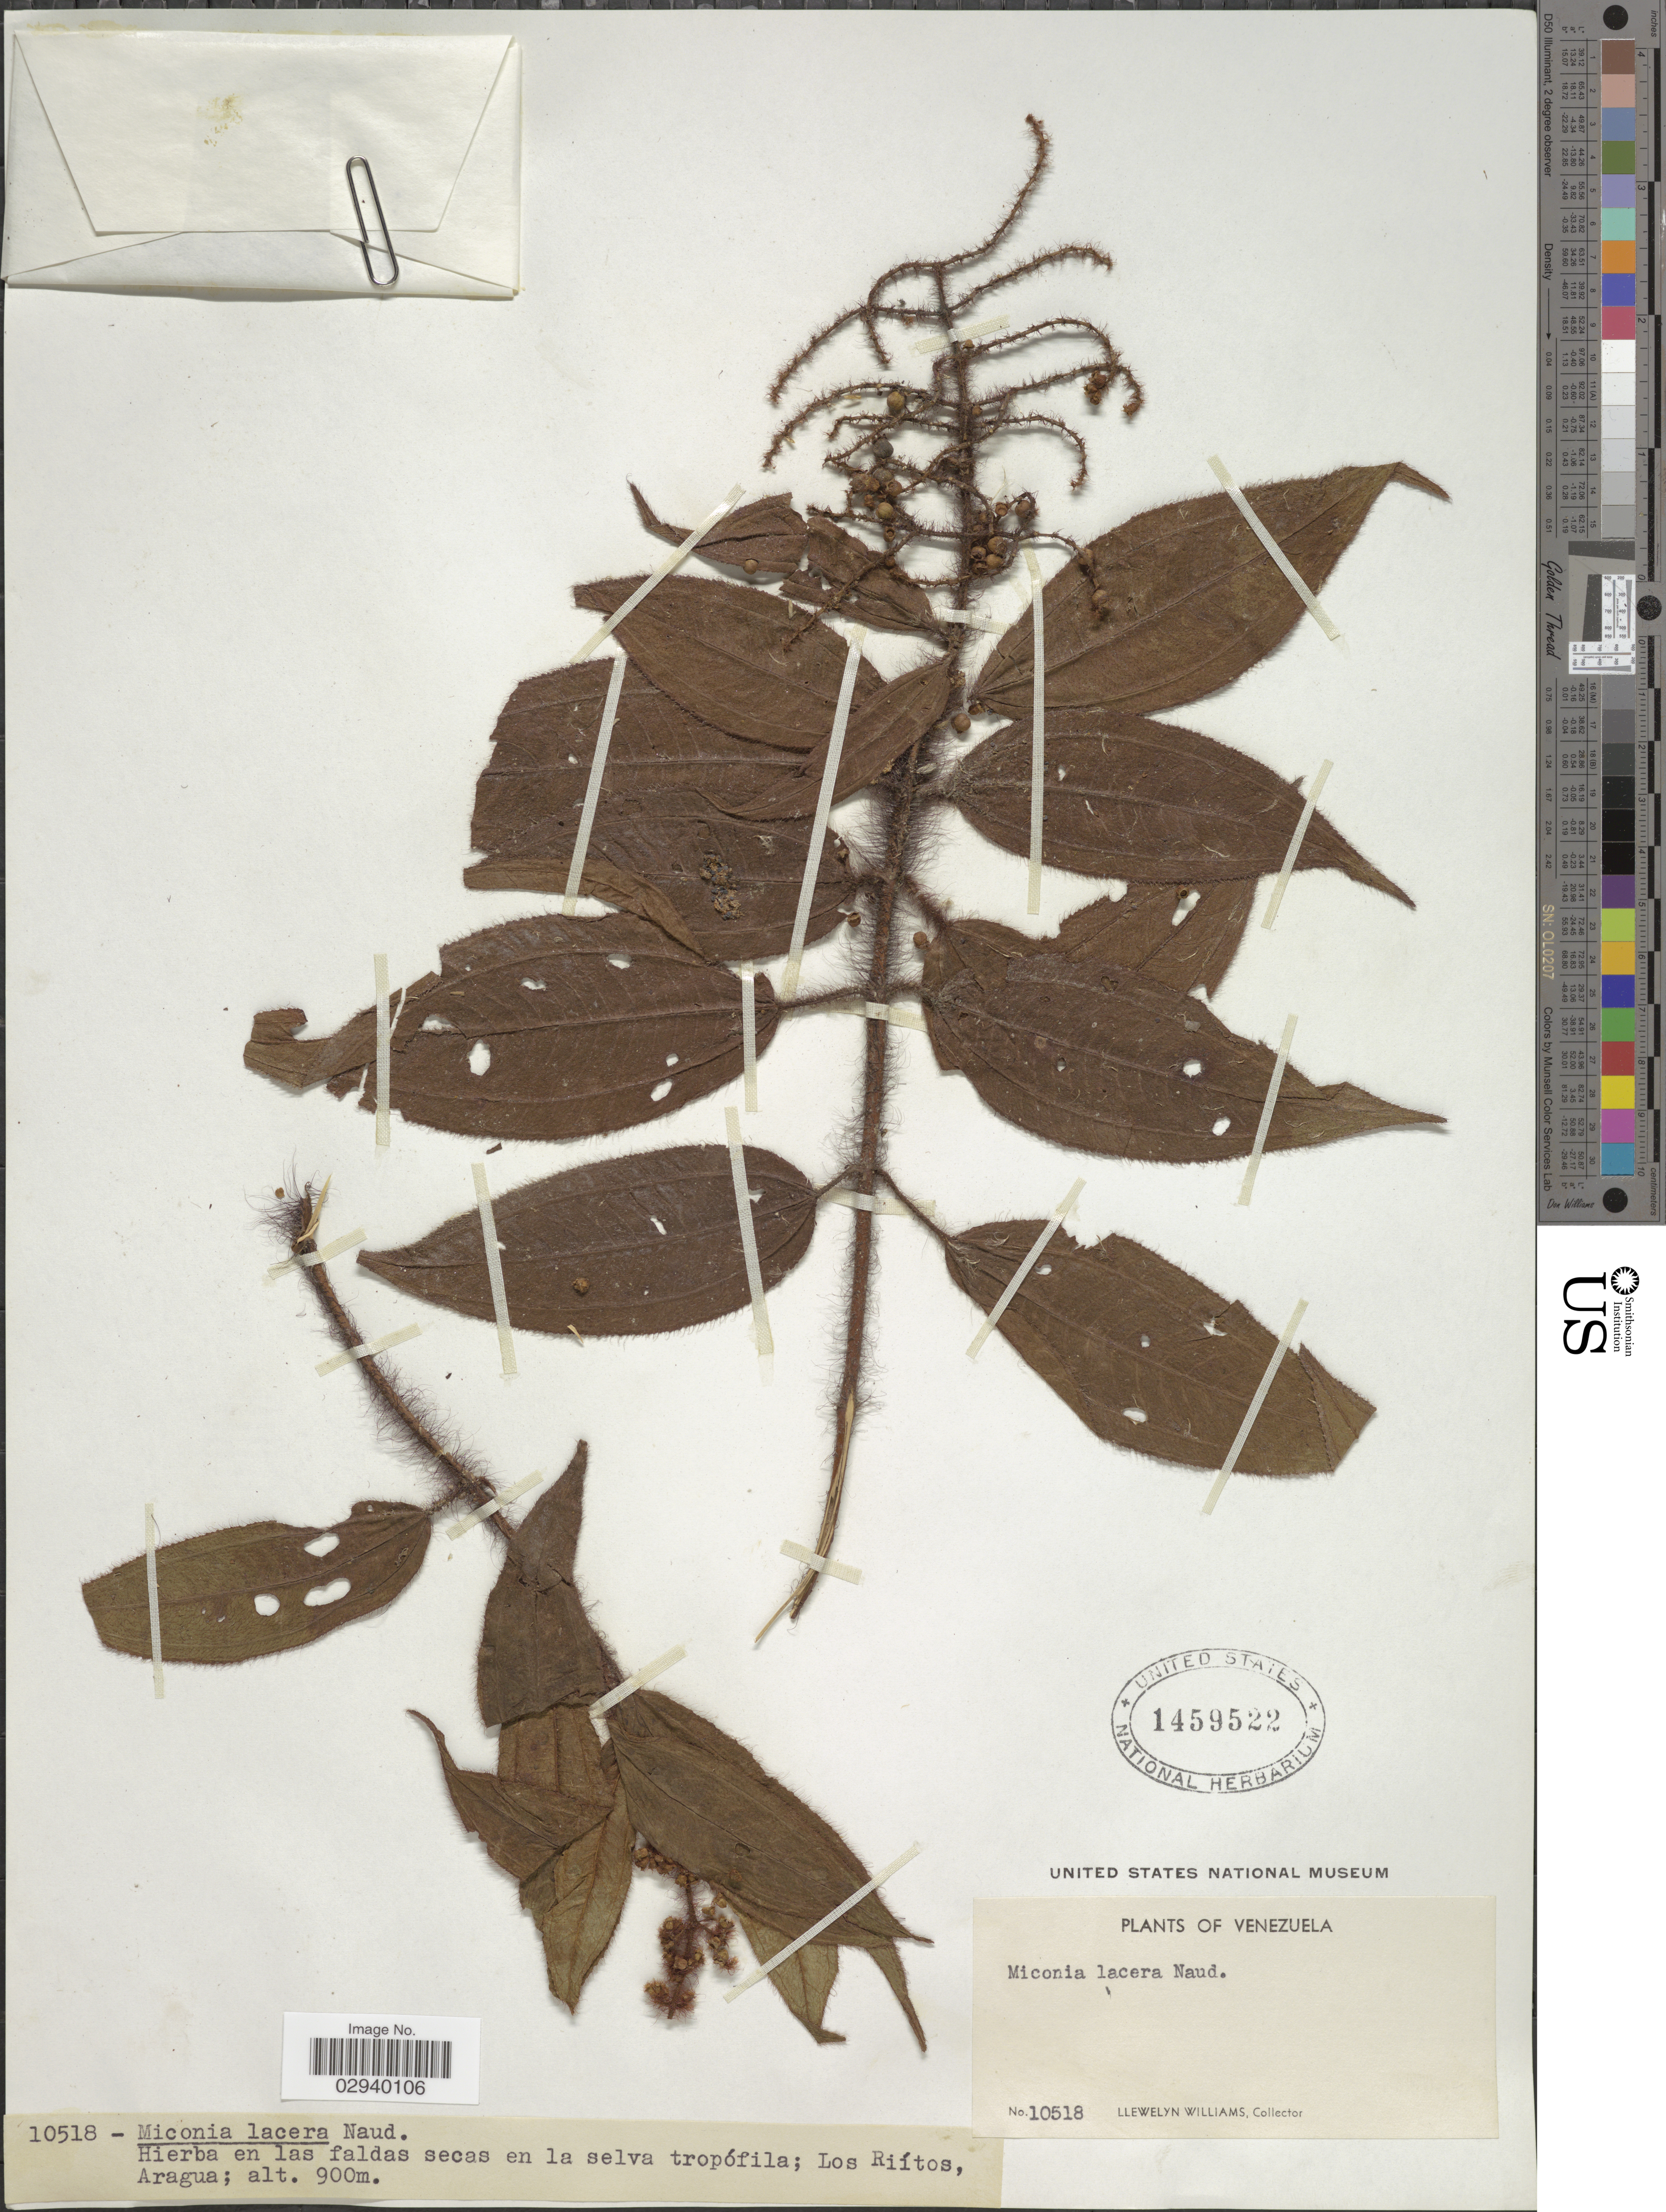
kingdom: Plantae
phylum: Tracheophyta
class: Magnoliopsida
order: Myrtales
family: Melastomataceae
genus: Miconia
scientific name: Miconia lacera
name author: (Bonpl.) Naudin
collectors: Ll. Williams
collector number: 10518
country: Venezuela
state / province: Aragua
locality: Los Riítos.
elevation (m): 900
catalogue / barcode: US 1459522